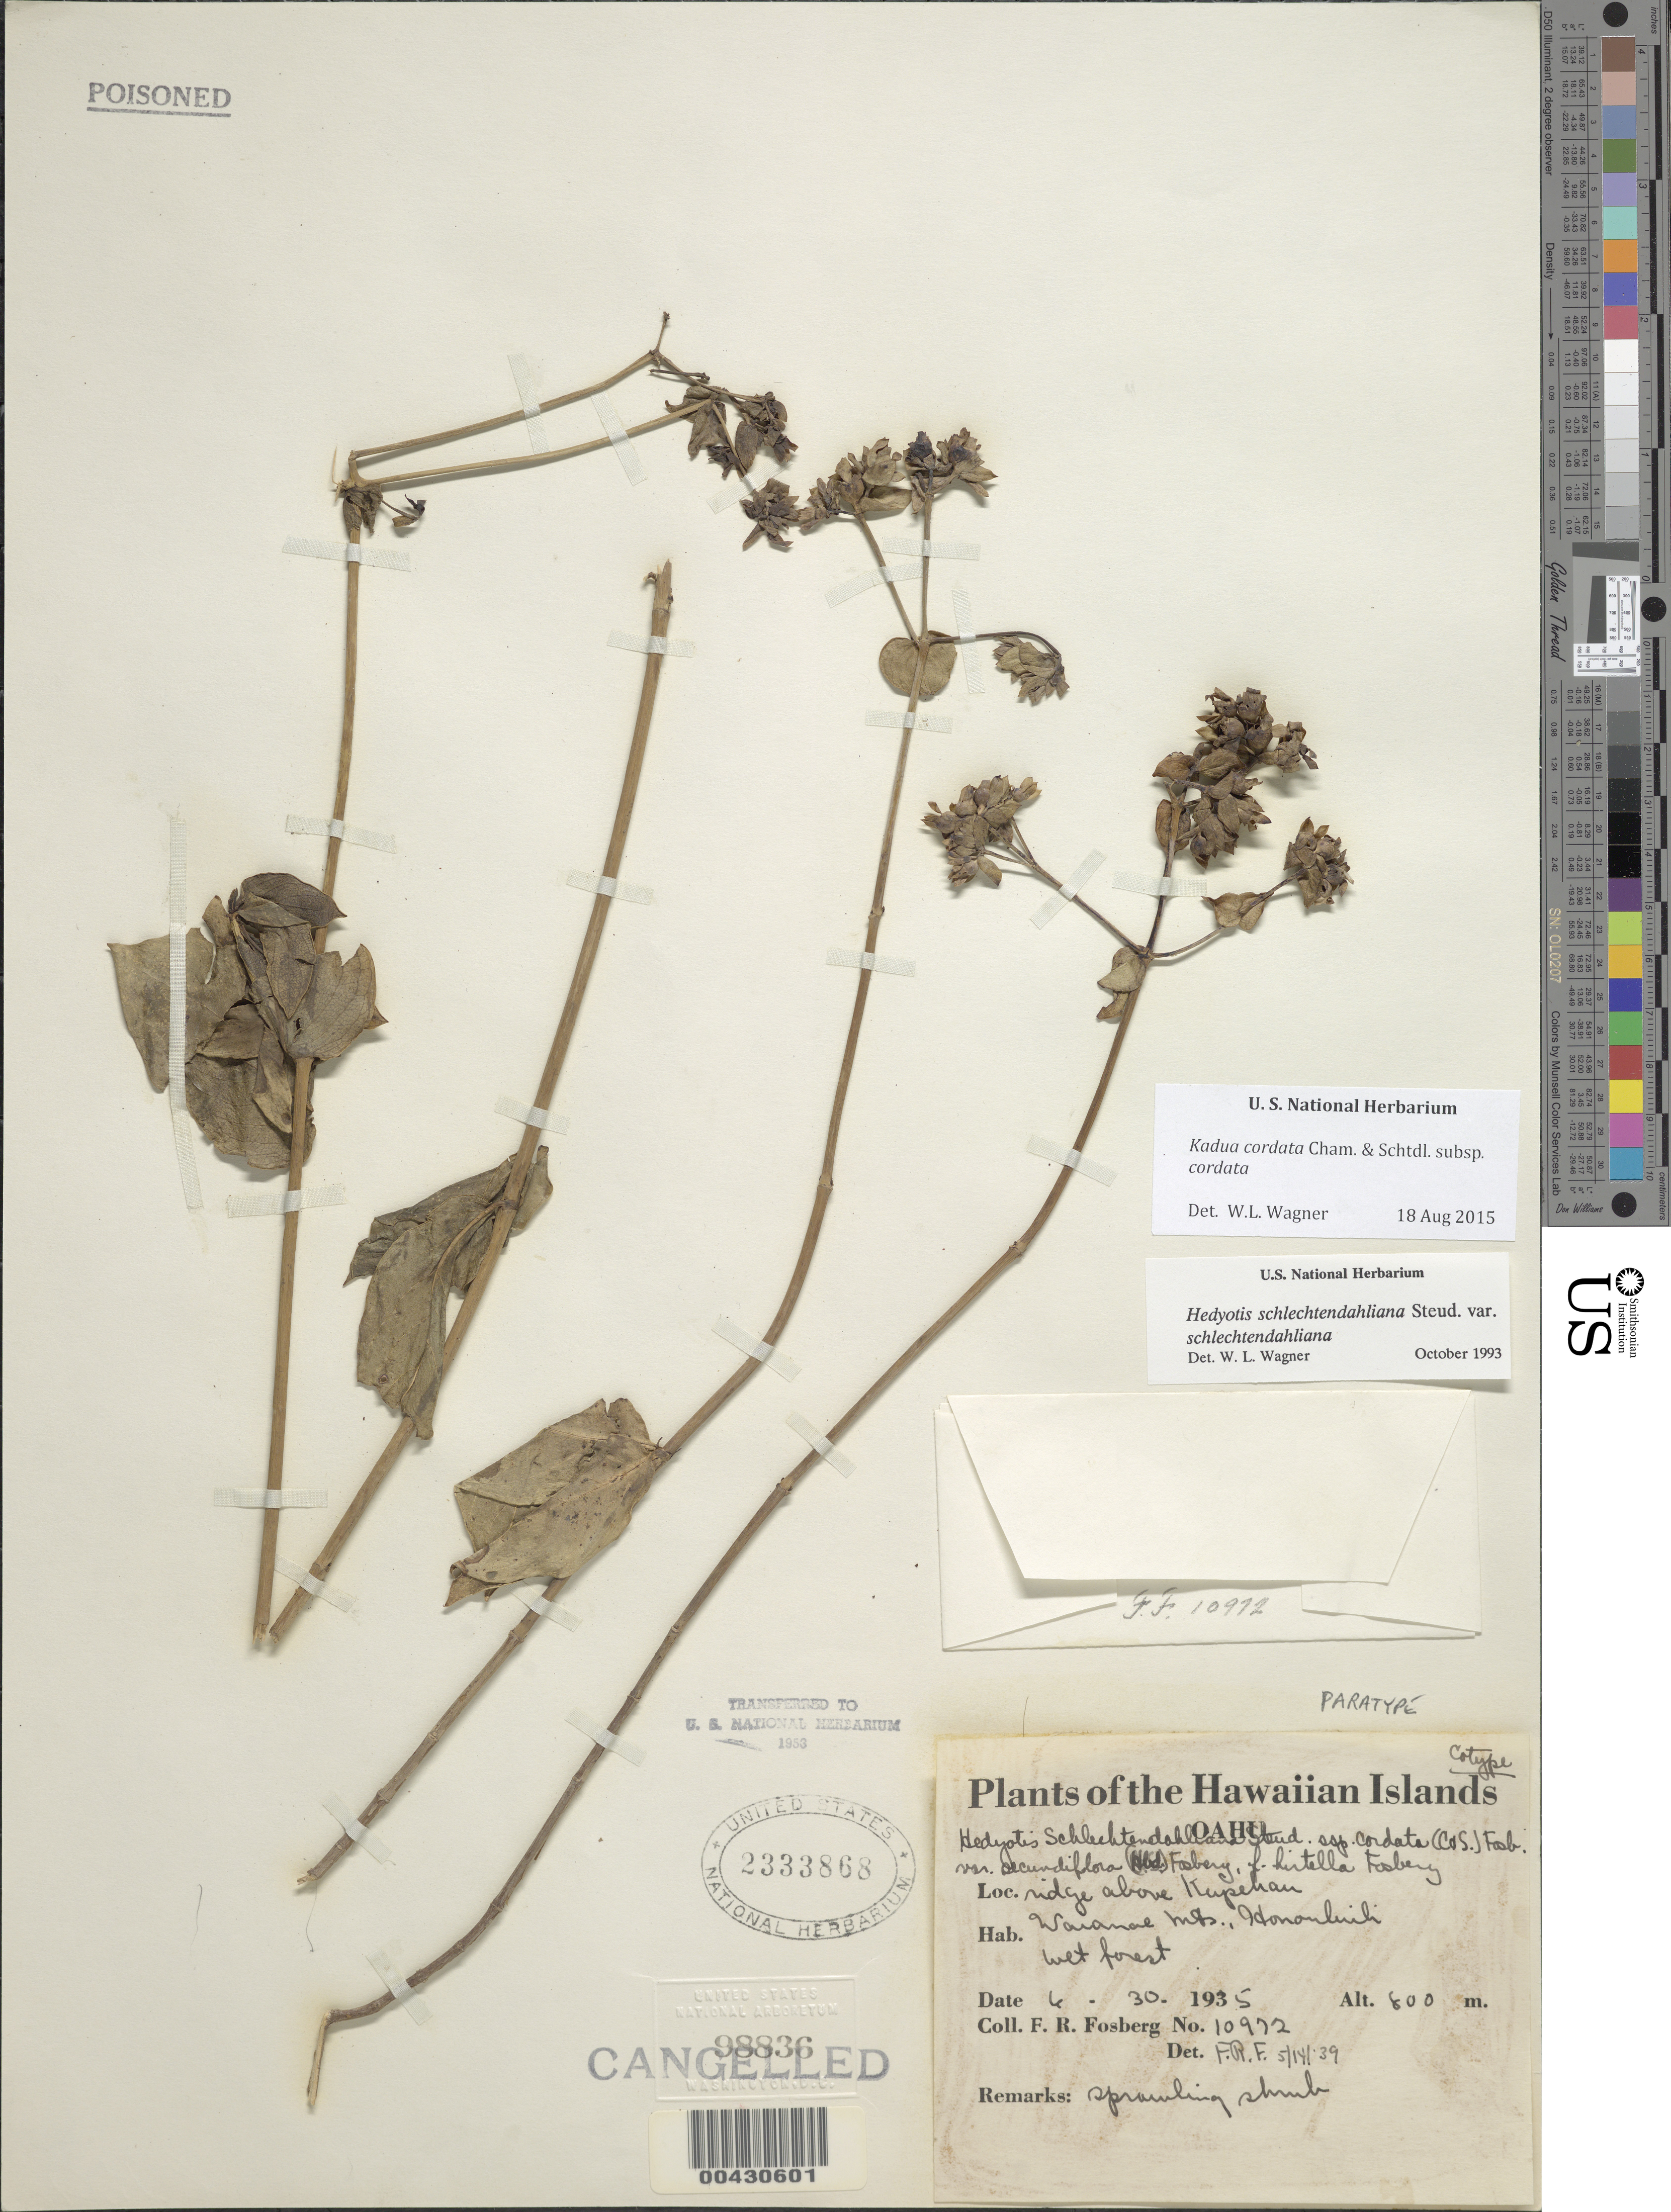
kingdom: Plantae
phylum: Tracheophyta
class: Magnoliopsida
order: Gentianales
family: Rubiaceae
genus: Kadua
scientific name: Kadua cordata subsp. cordata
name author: Cham. & Schltdl.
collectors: F. R. Fosberg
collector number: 10972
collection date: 1935-04-30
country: United States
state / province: Hawaii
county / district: Honolulu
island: Oahu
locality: Ridge above Kupehau, Waianae Mts., Honouliuli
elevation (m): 800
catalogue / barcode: US 2333868